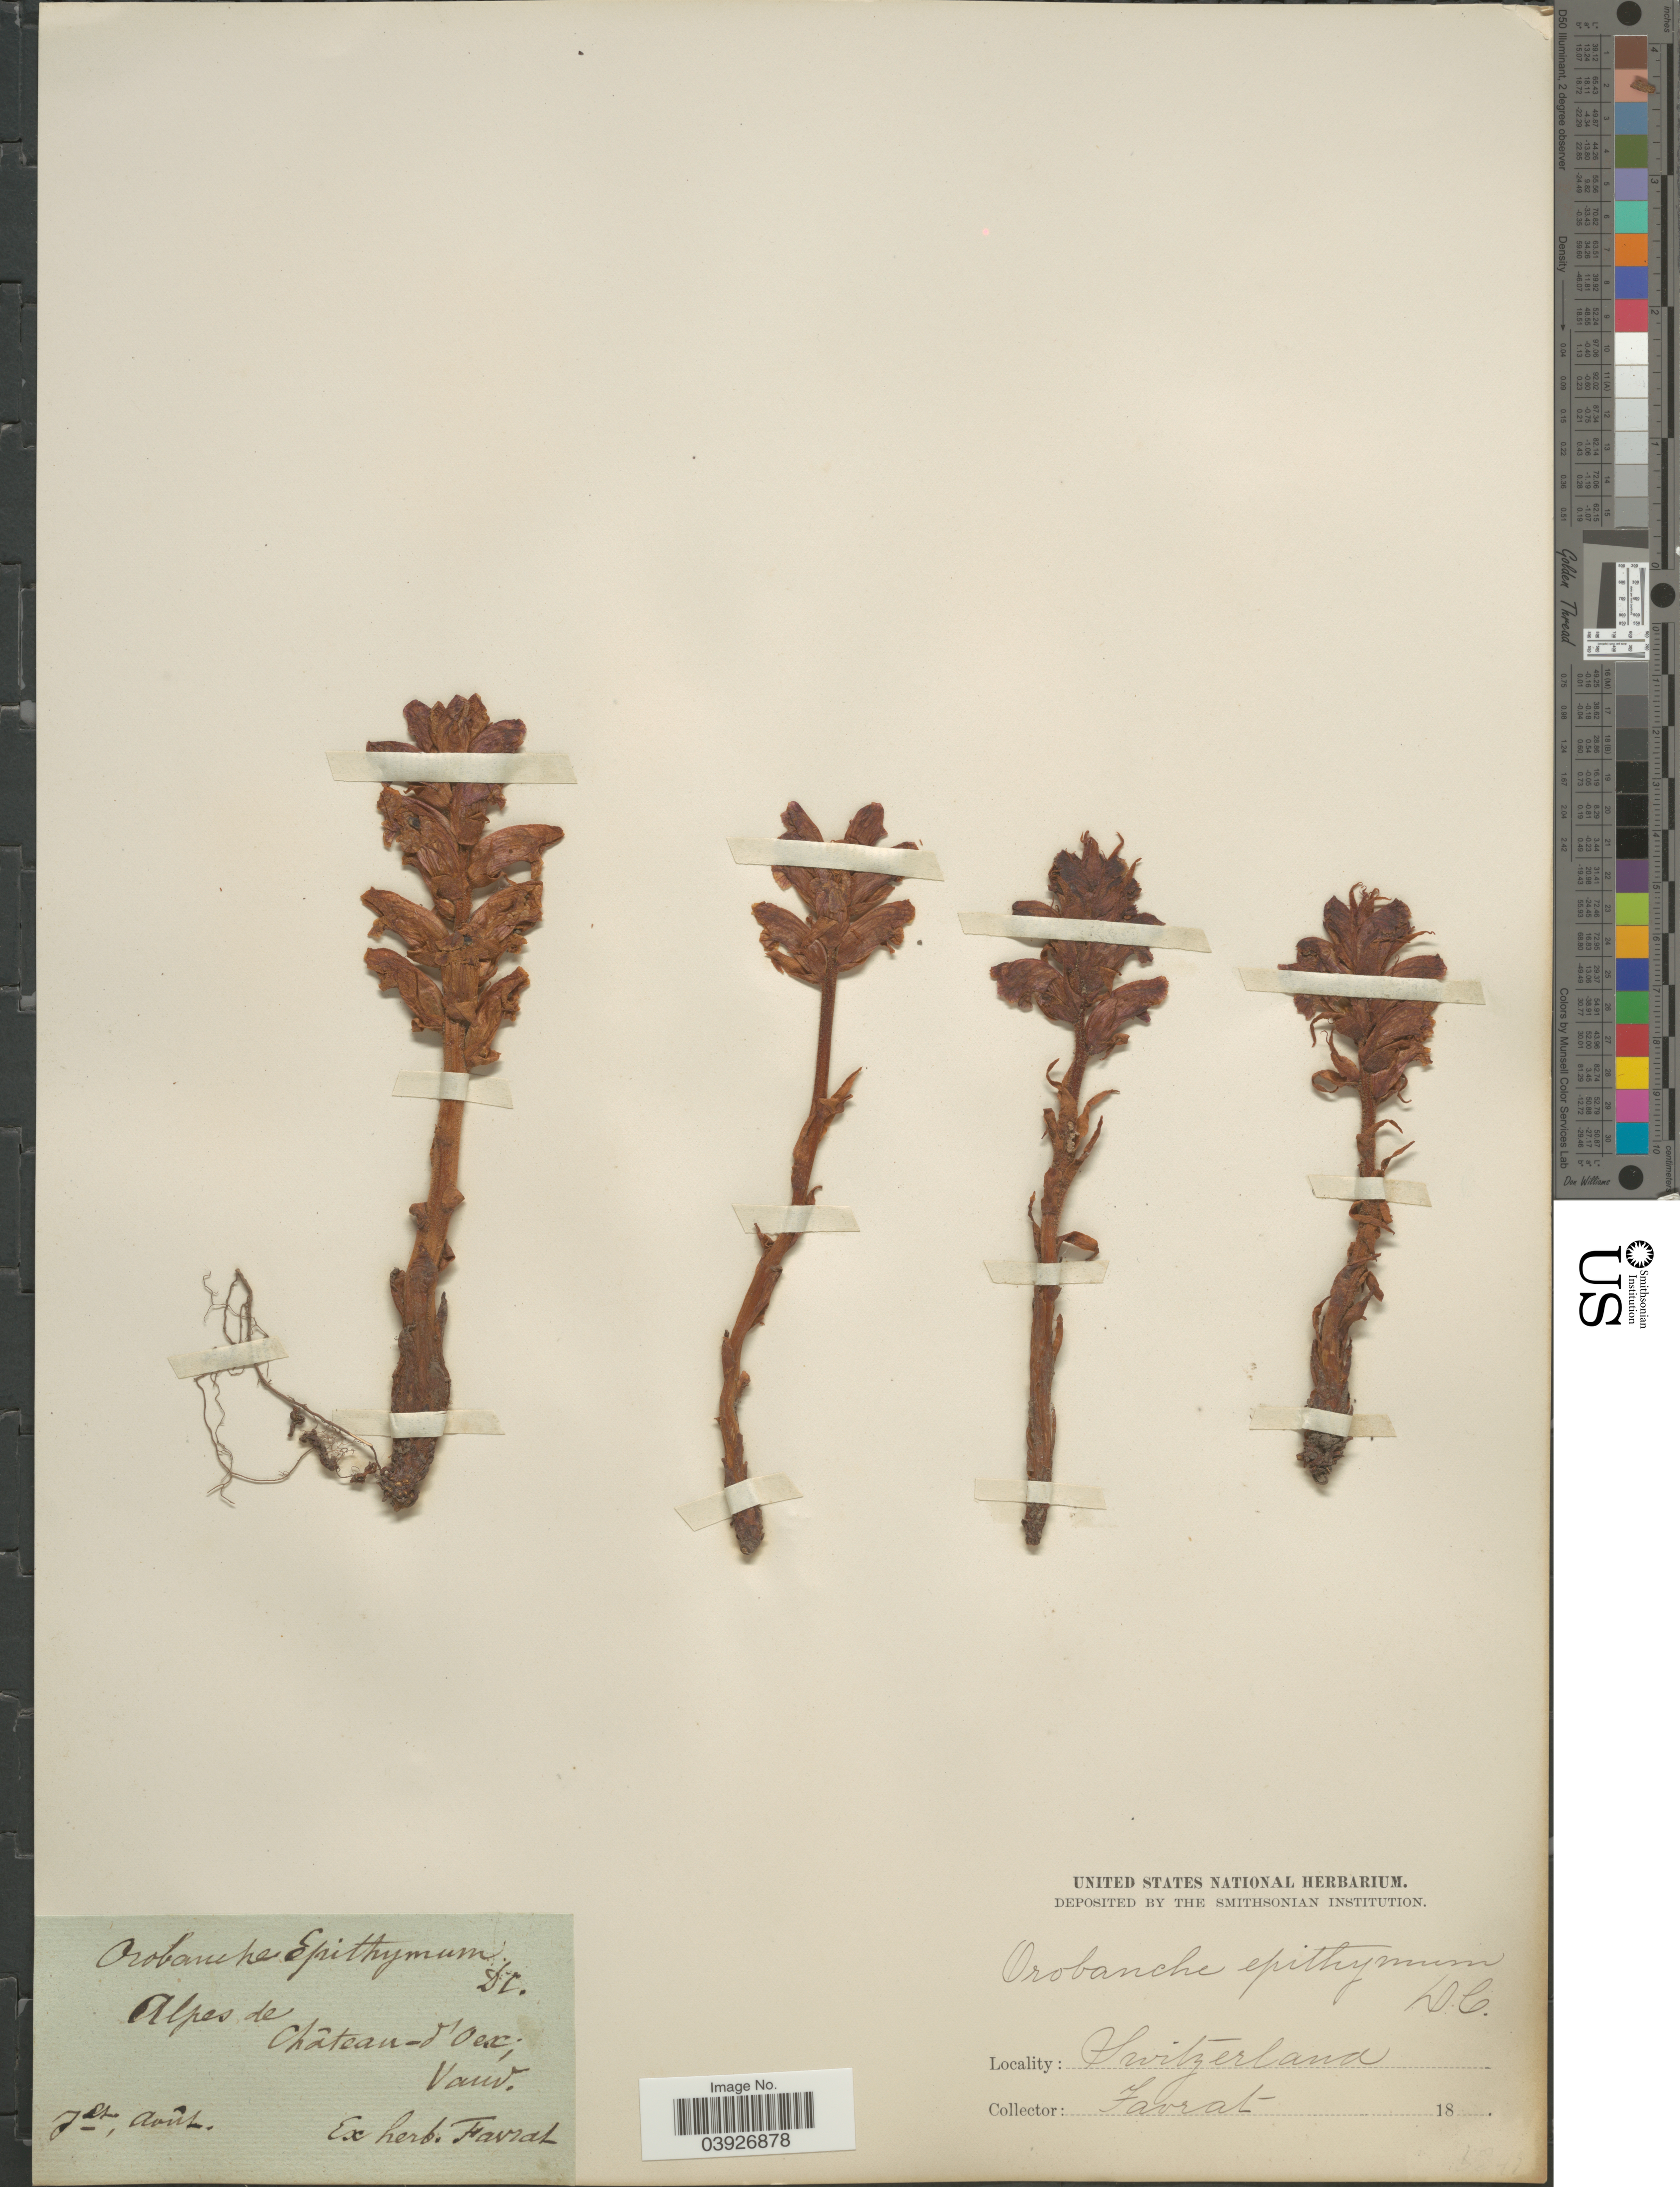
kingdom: Plantae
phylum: Tracheophyta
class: Magnoliopsida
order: Lamiales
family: Orobanchaceae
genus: Orobanche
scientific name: Orobanche epithymum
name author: DC.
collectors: L. Favrat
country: Switzerland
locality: Alpes de Cháteau-d'Oex, Vaud.